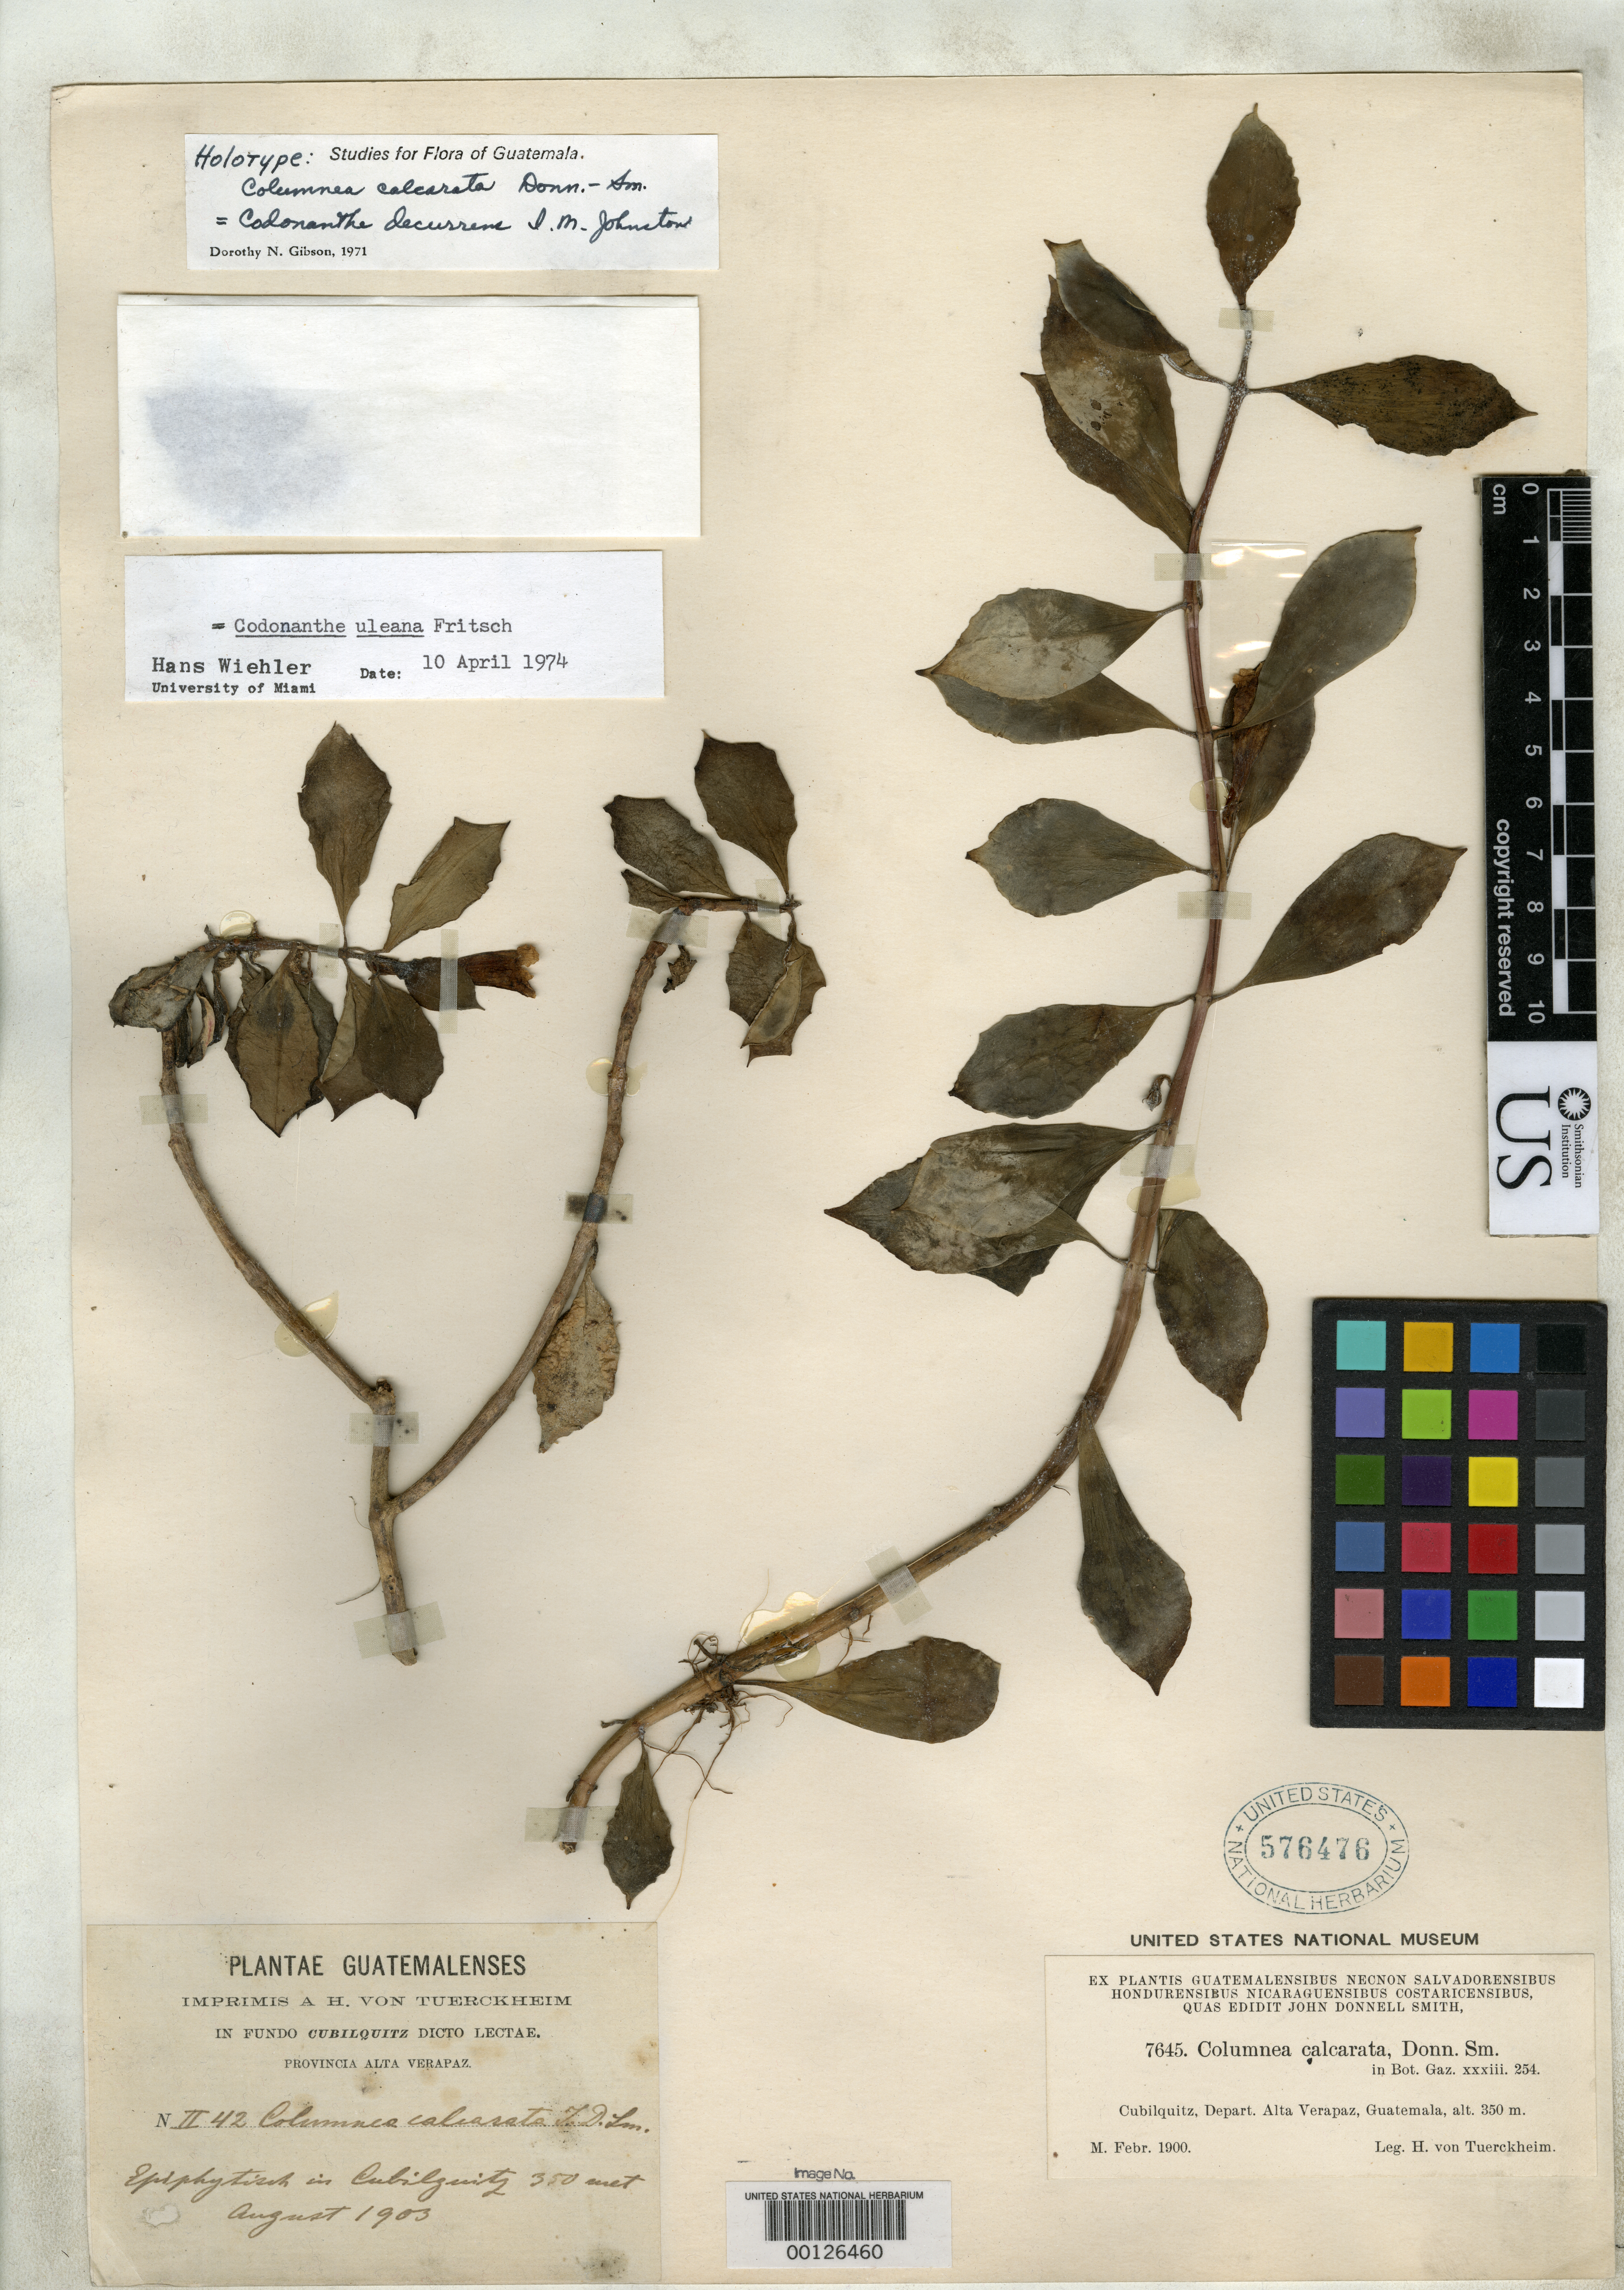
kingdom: Plantae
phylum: Tracheophyta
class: Magnoliopsida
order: Lamiales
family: Gesneriaceae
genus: Columnea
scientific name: Columnea calcarata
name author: Donn. Sm.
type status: Holotype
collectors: H. von Türckheim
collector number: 7645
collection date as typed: Feb 1900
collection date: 1900-02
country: Guatemala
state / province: Alta Verapaz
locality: Cubilquitz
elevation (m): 350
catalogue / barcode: US 576476